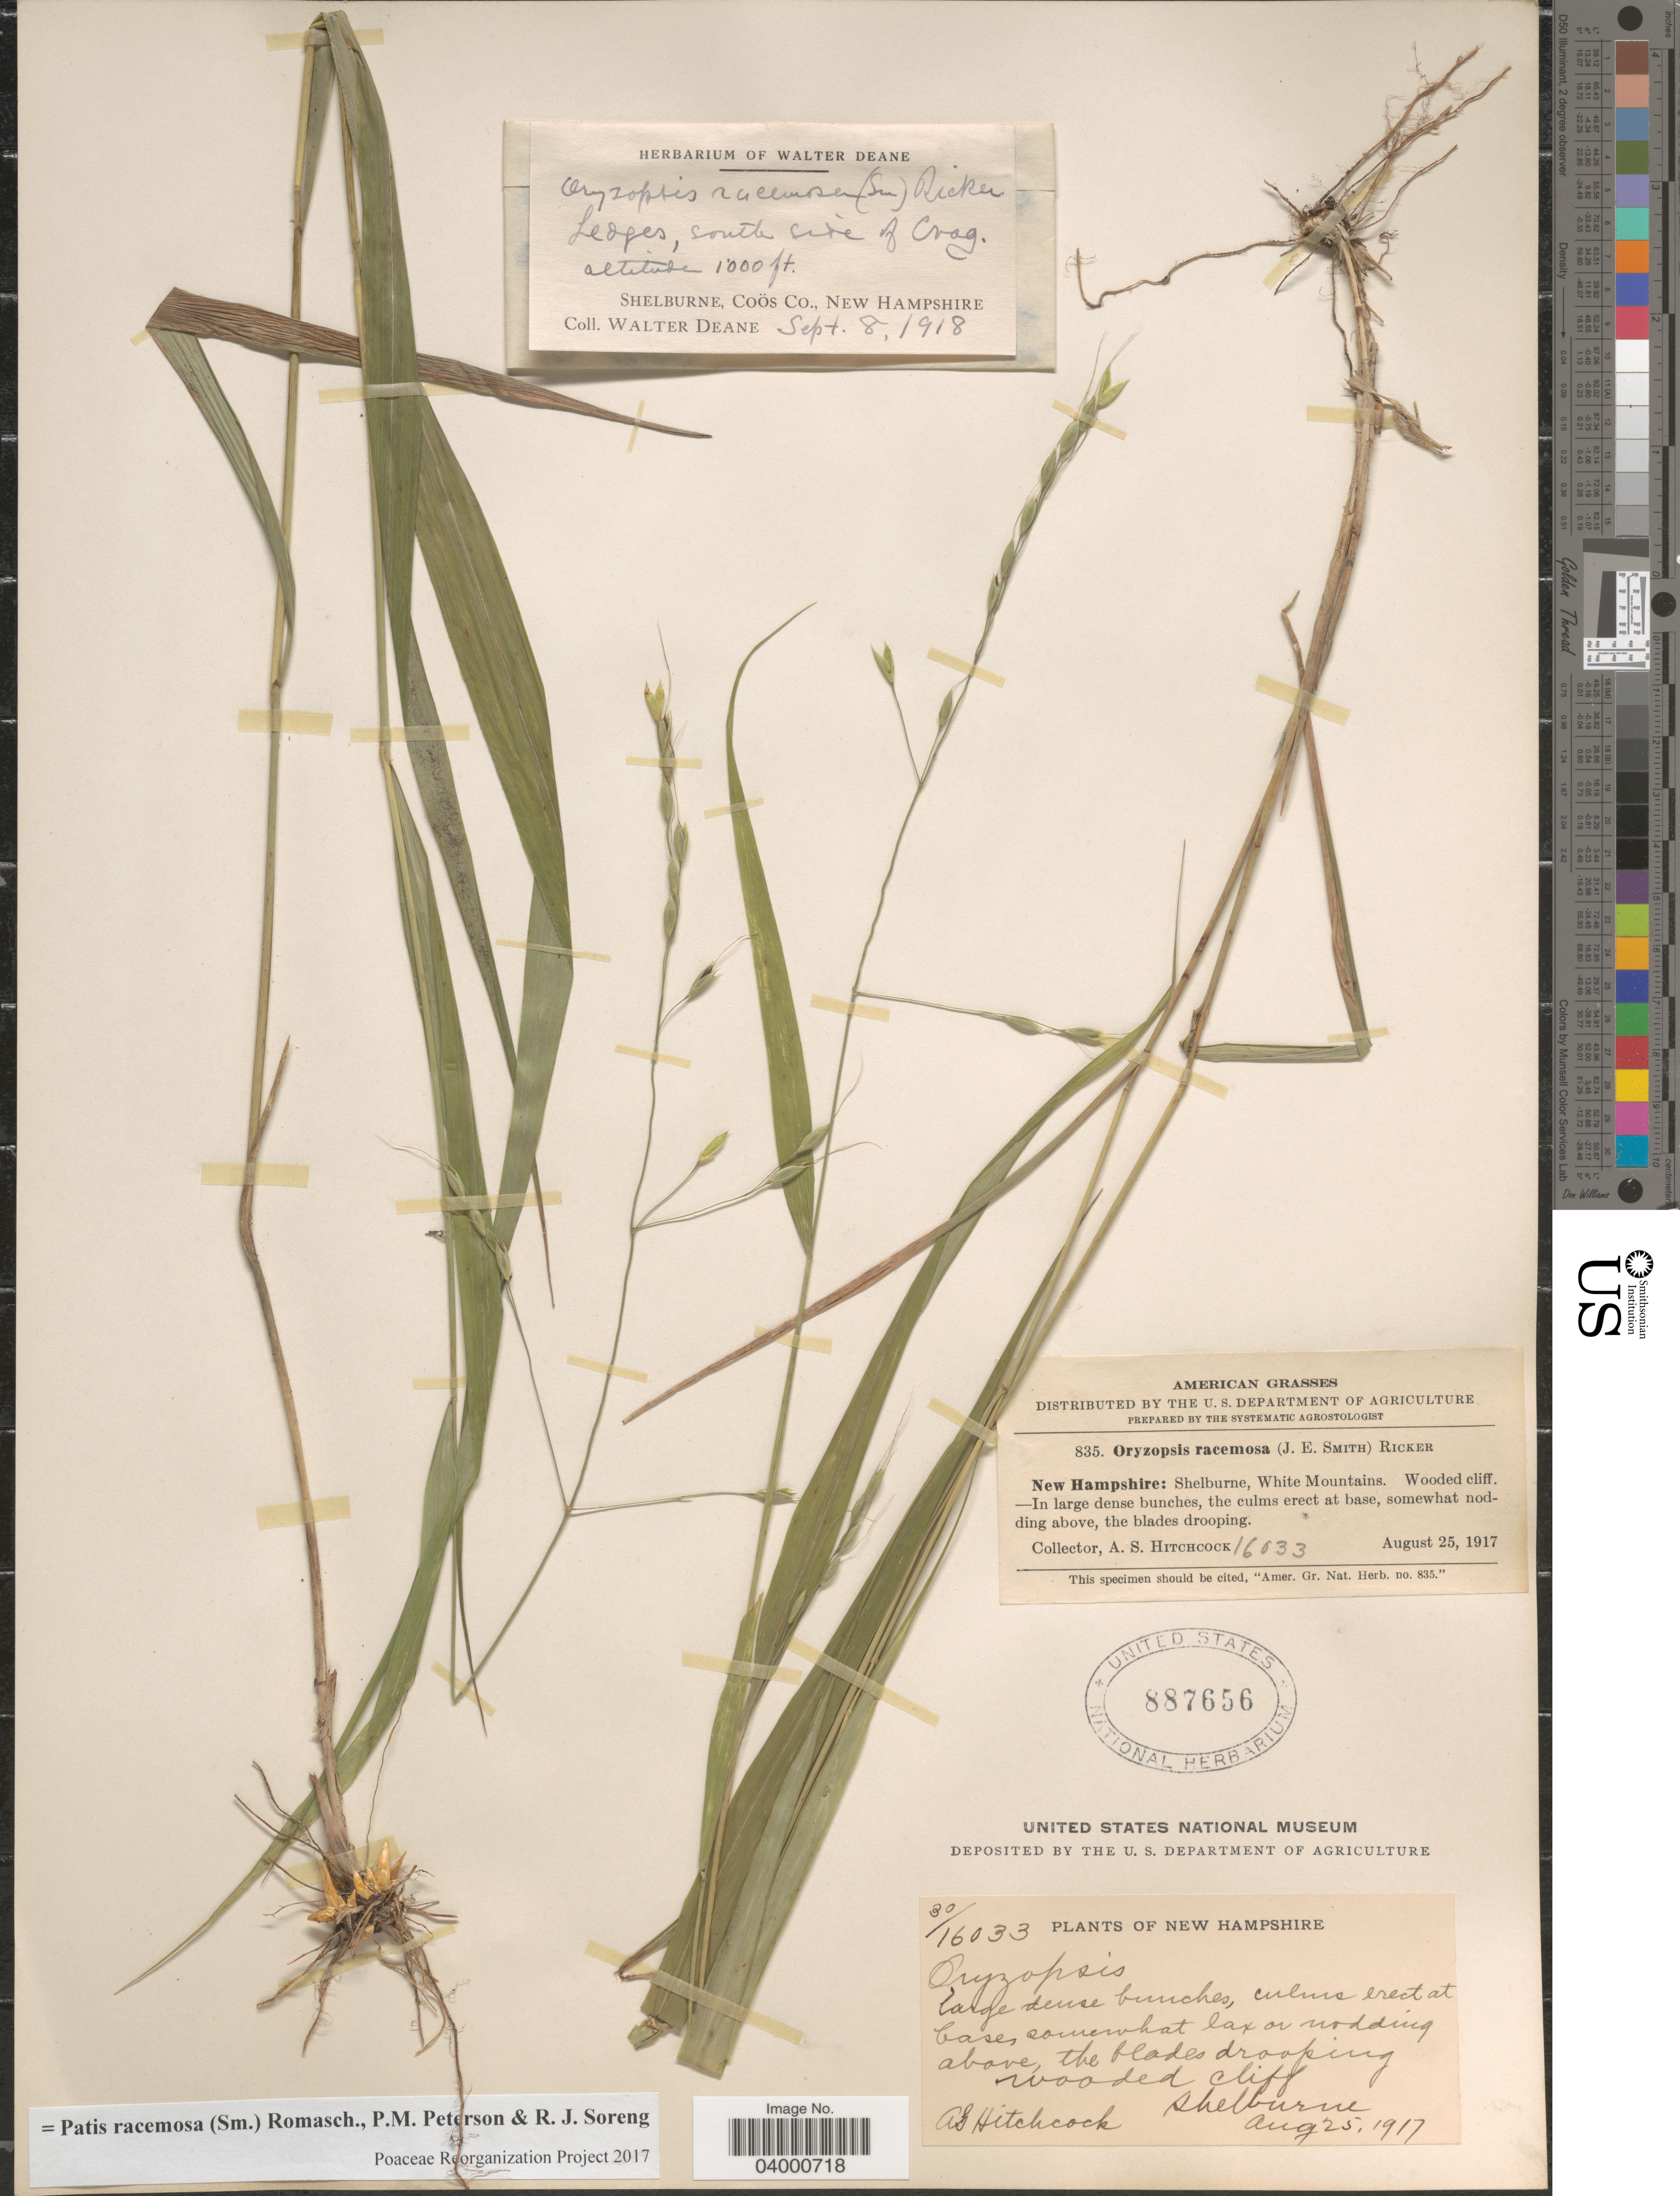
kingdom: Plantae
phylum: Tracheophyta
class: Liliopsida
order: Poales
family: Poaceae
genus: Patis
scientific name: Patis racemosa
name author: (Sm.) Romasch. et al.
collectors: W. Deane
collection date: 1918-09-08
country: United States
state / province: New Hampshire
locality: Ledges, south site of Crag. Shelburne, Coös Co.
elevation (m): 305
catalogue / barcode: US 887656-2